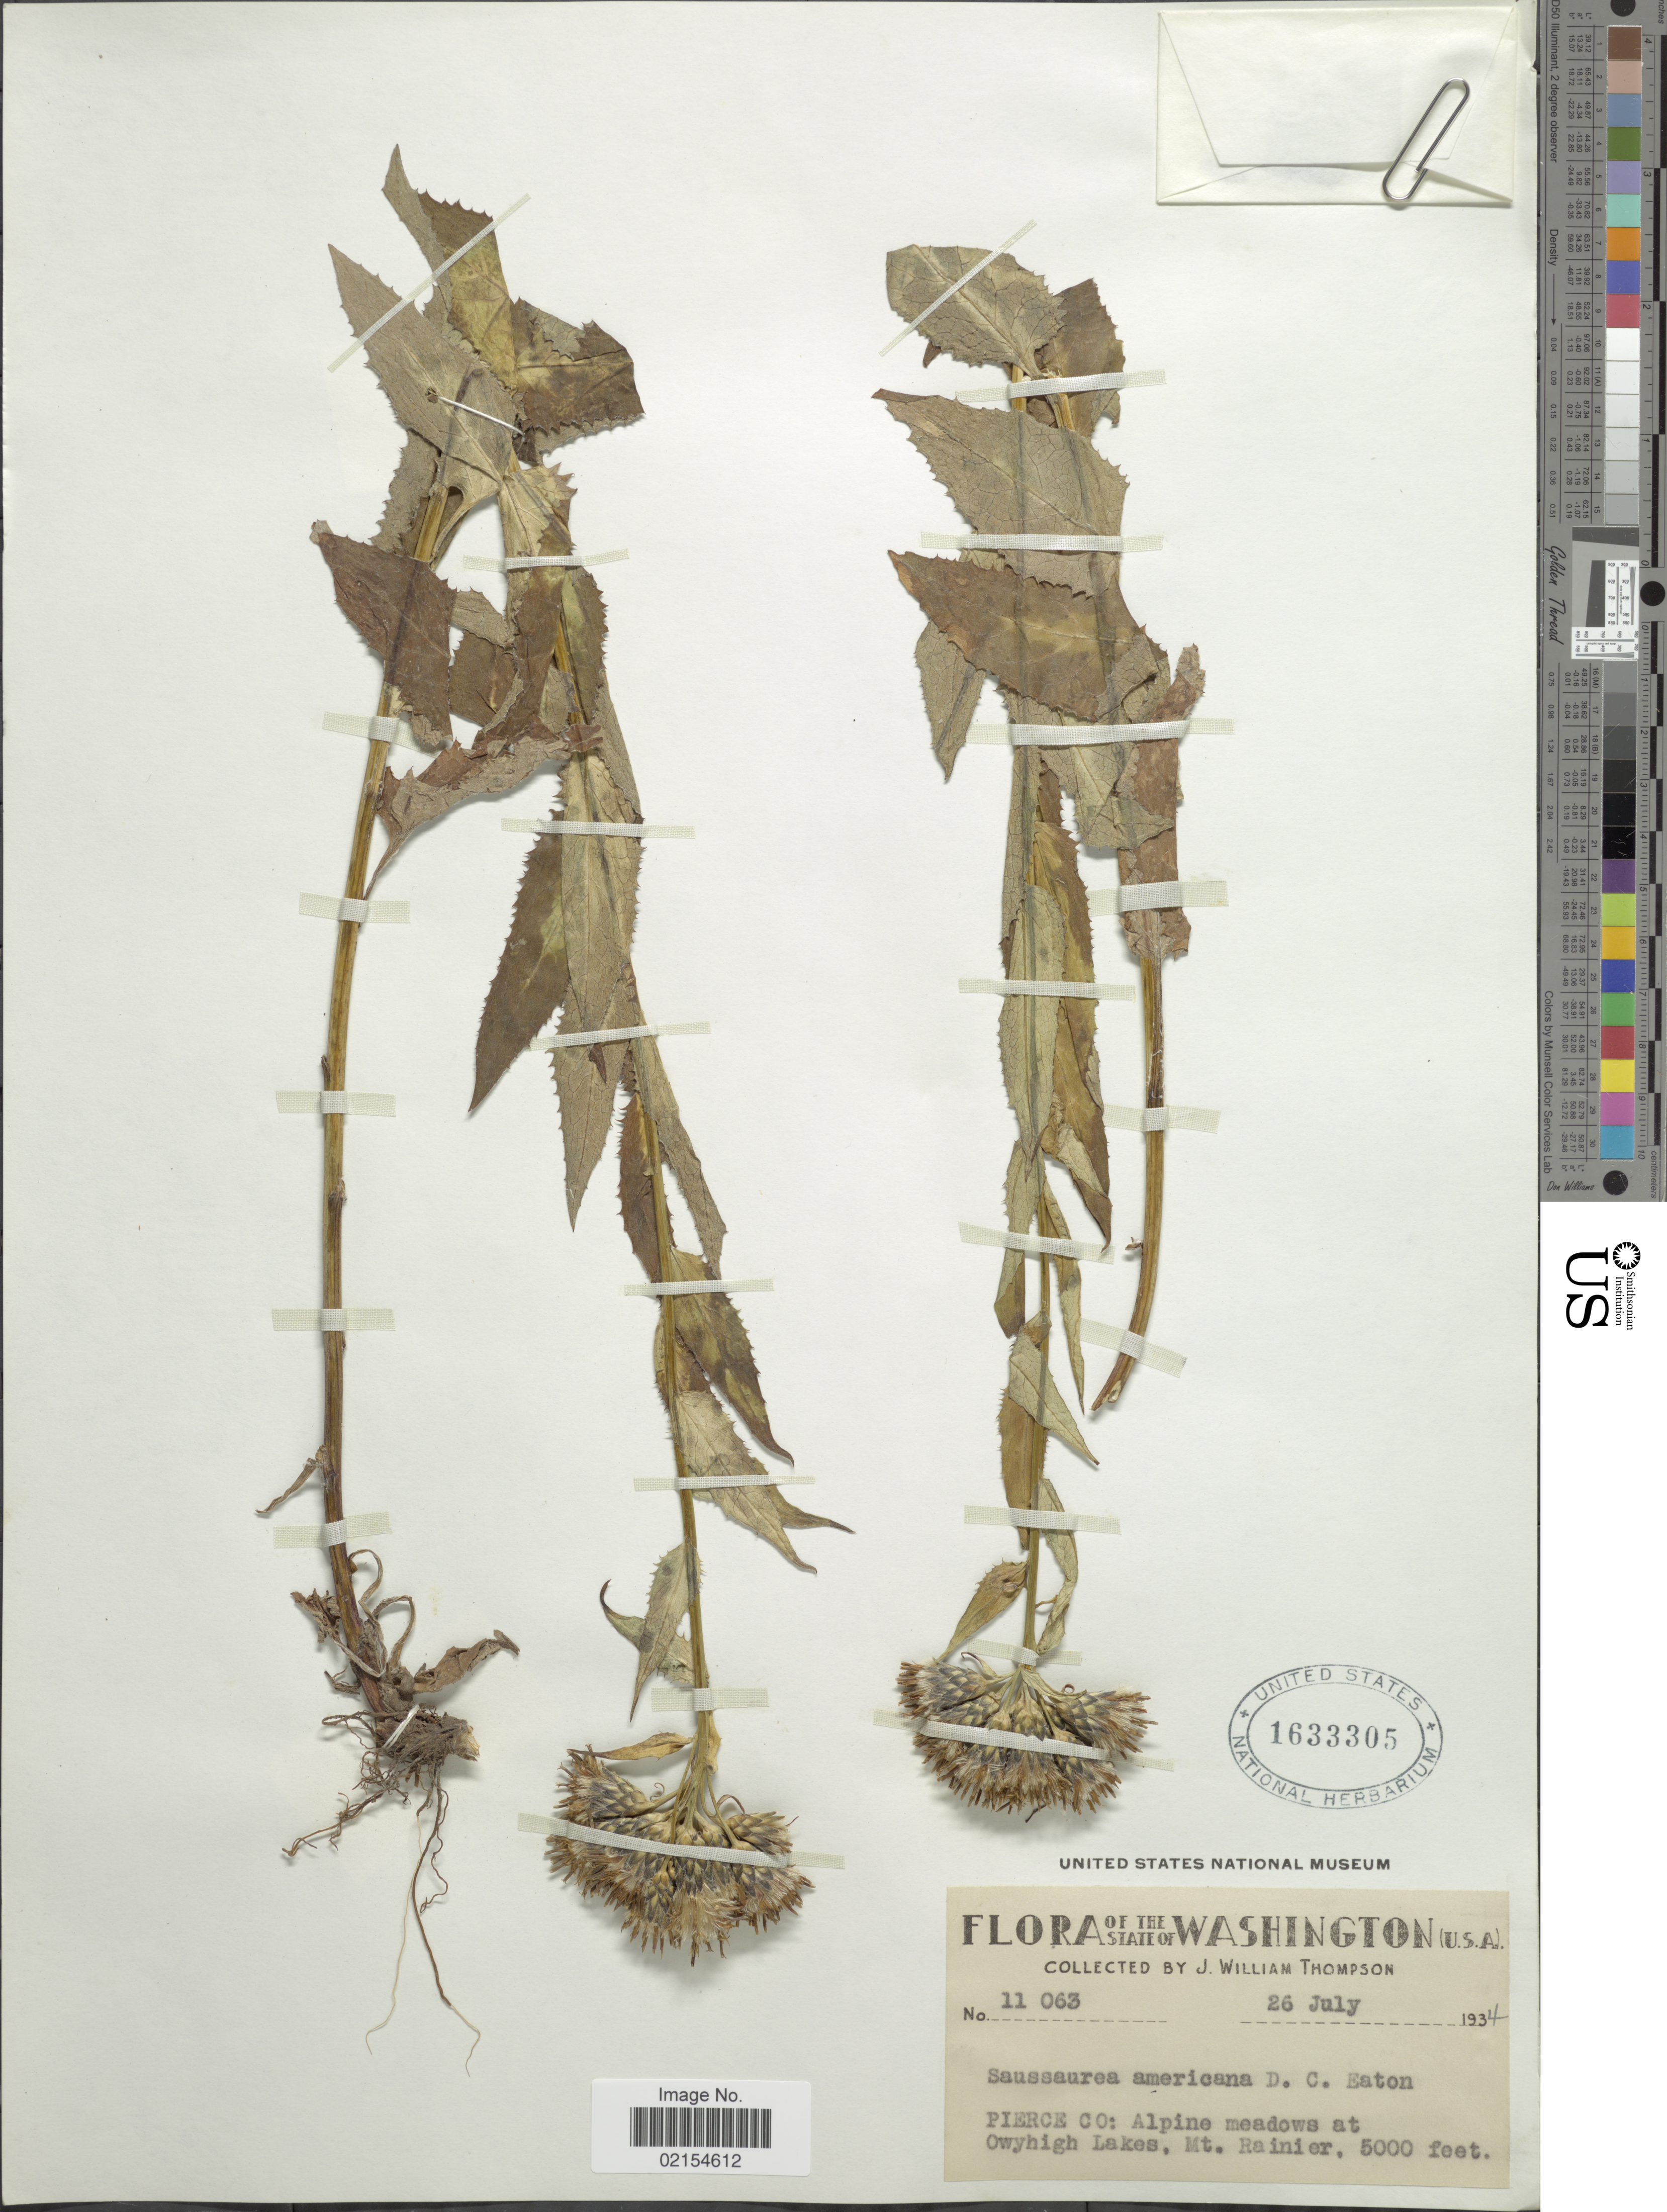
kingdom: Plantae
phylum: Tracheophyta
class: Magnoliopsida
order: Asterales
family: Asteraceae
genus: Saussurea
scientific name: Saussurea americana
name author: D.C. Eaton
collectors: J. W. Thompson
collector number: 11063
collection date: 1934-07-26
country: United States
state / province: Washington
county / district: Pierce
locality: The State of Washington, Pierce Co.: Alpine meadows at Owyhigh Lakes, Mt. Rainier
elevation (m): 1524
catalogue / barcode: US 1633305